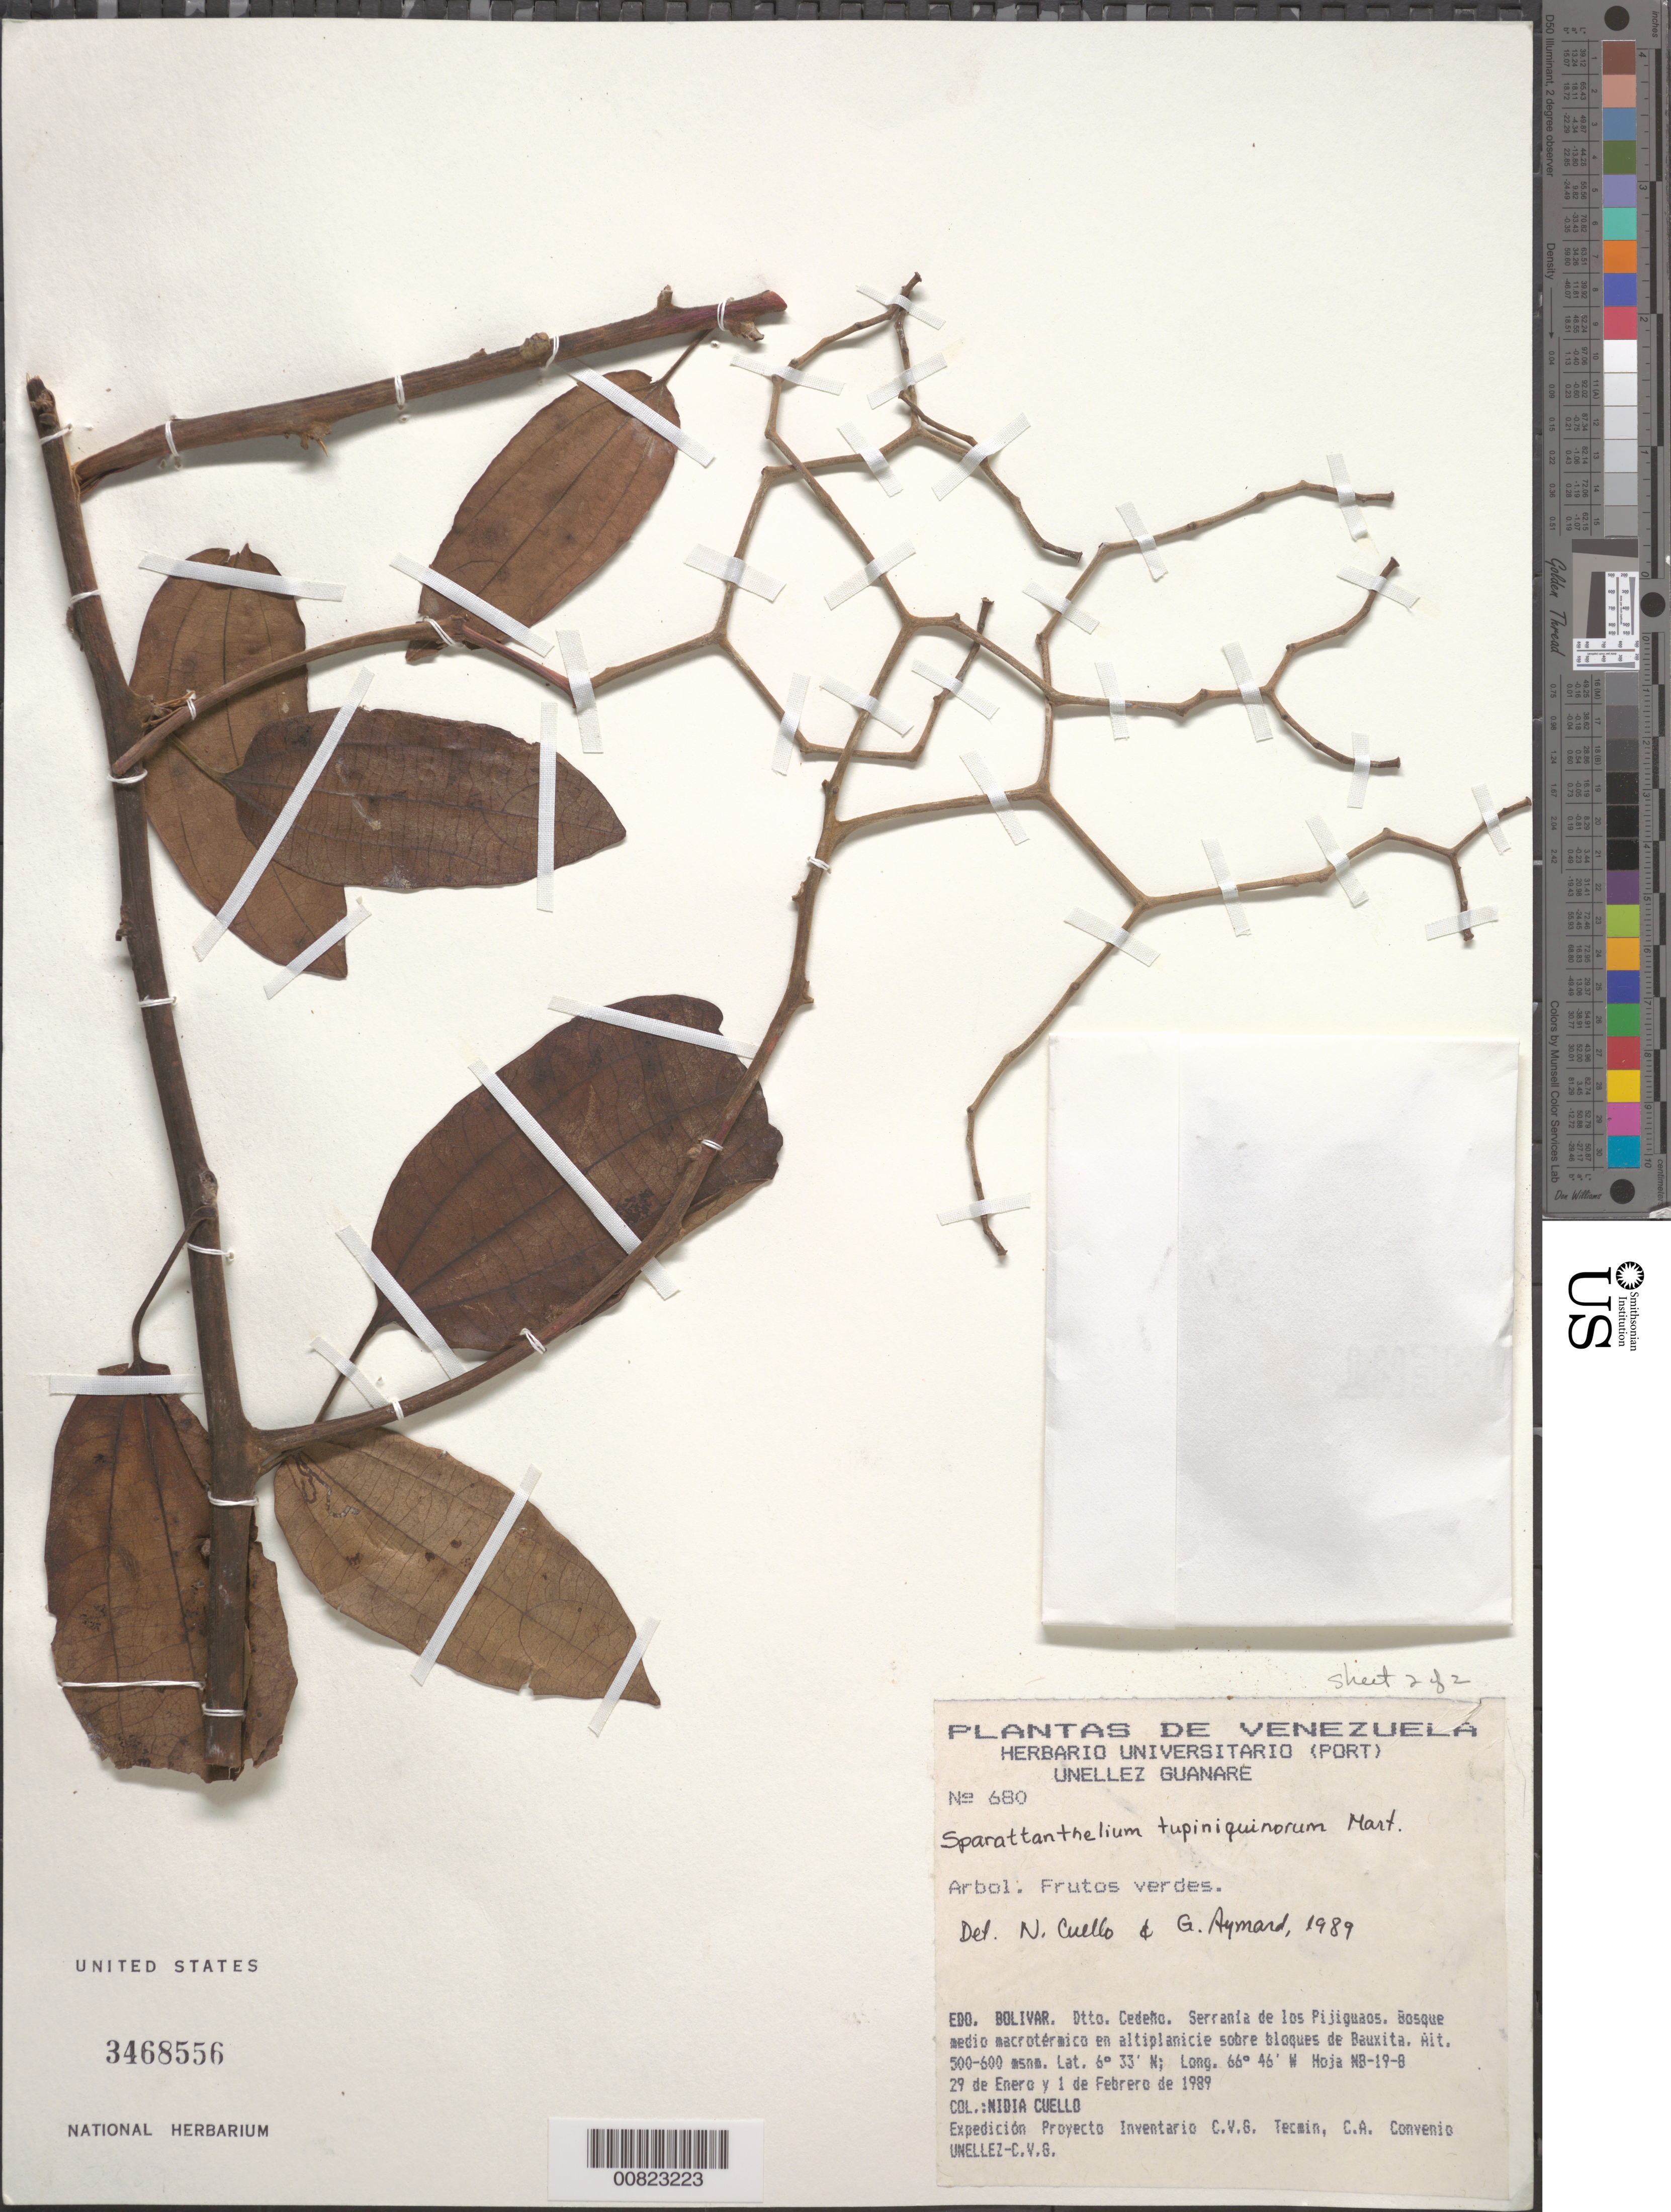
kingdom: Plantae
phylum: Tracheophyta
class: Magnoliopsida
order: Laurales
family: Hernandiaceae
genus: Sparattanthelium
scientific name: Sparattanthelium tupiniquinorum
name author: Mart.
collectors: N. L. Cuello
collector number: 680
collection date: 1989-01-29/1989-02-01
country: Venezuela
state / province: Bolívar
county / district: Cedeño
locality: Serranía de los Pijiguaos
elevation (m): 500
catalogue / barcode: US 3468556